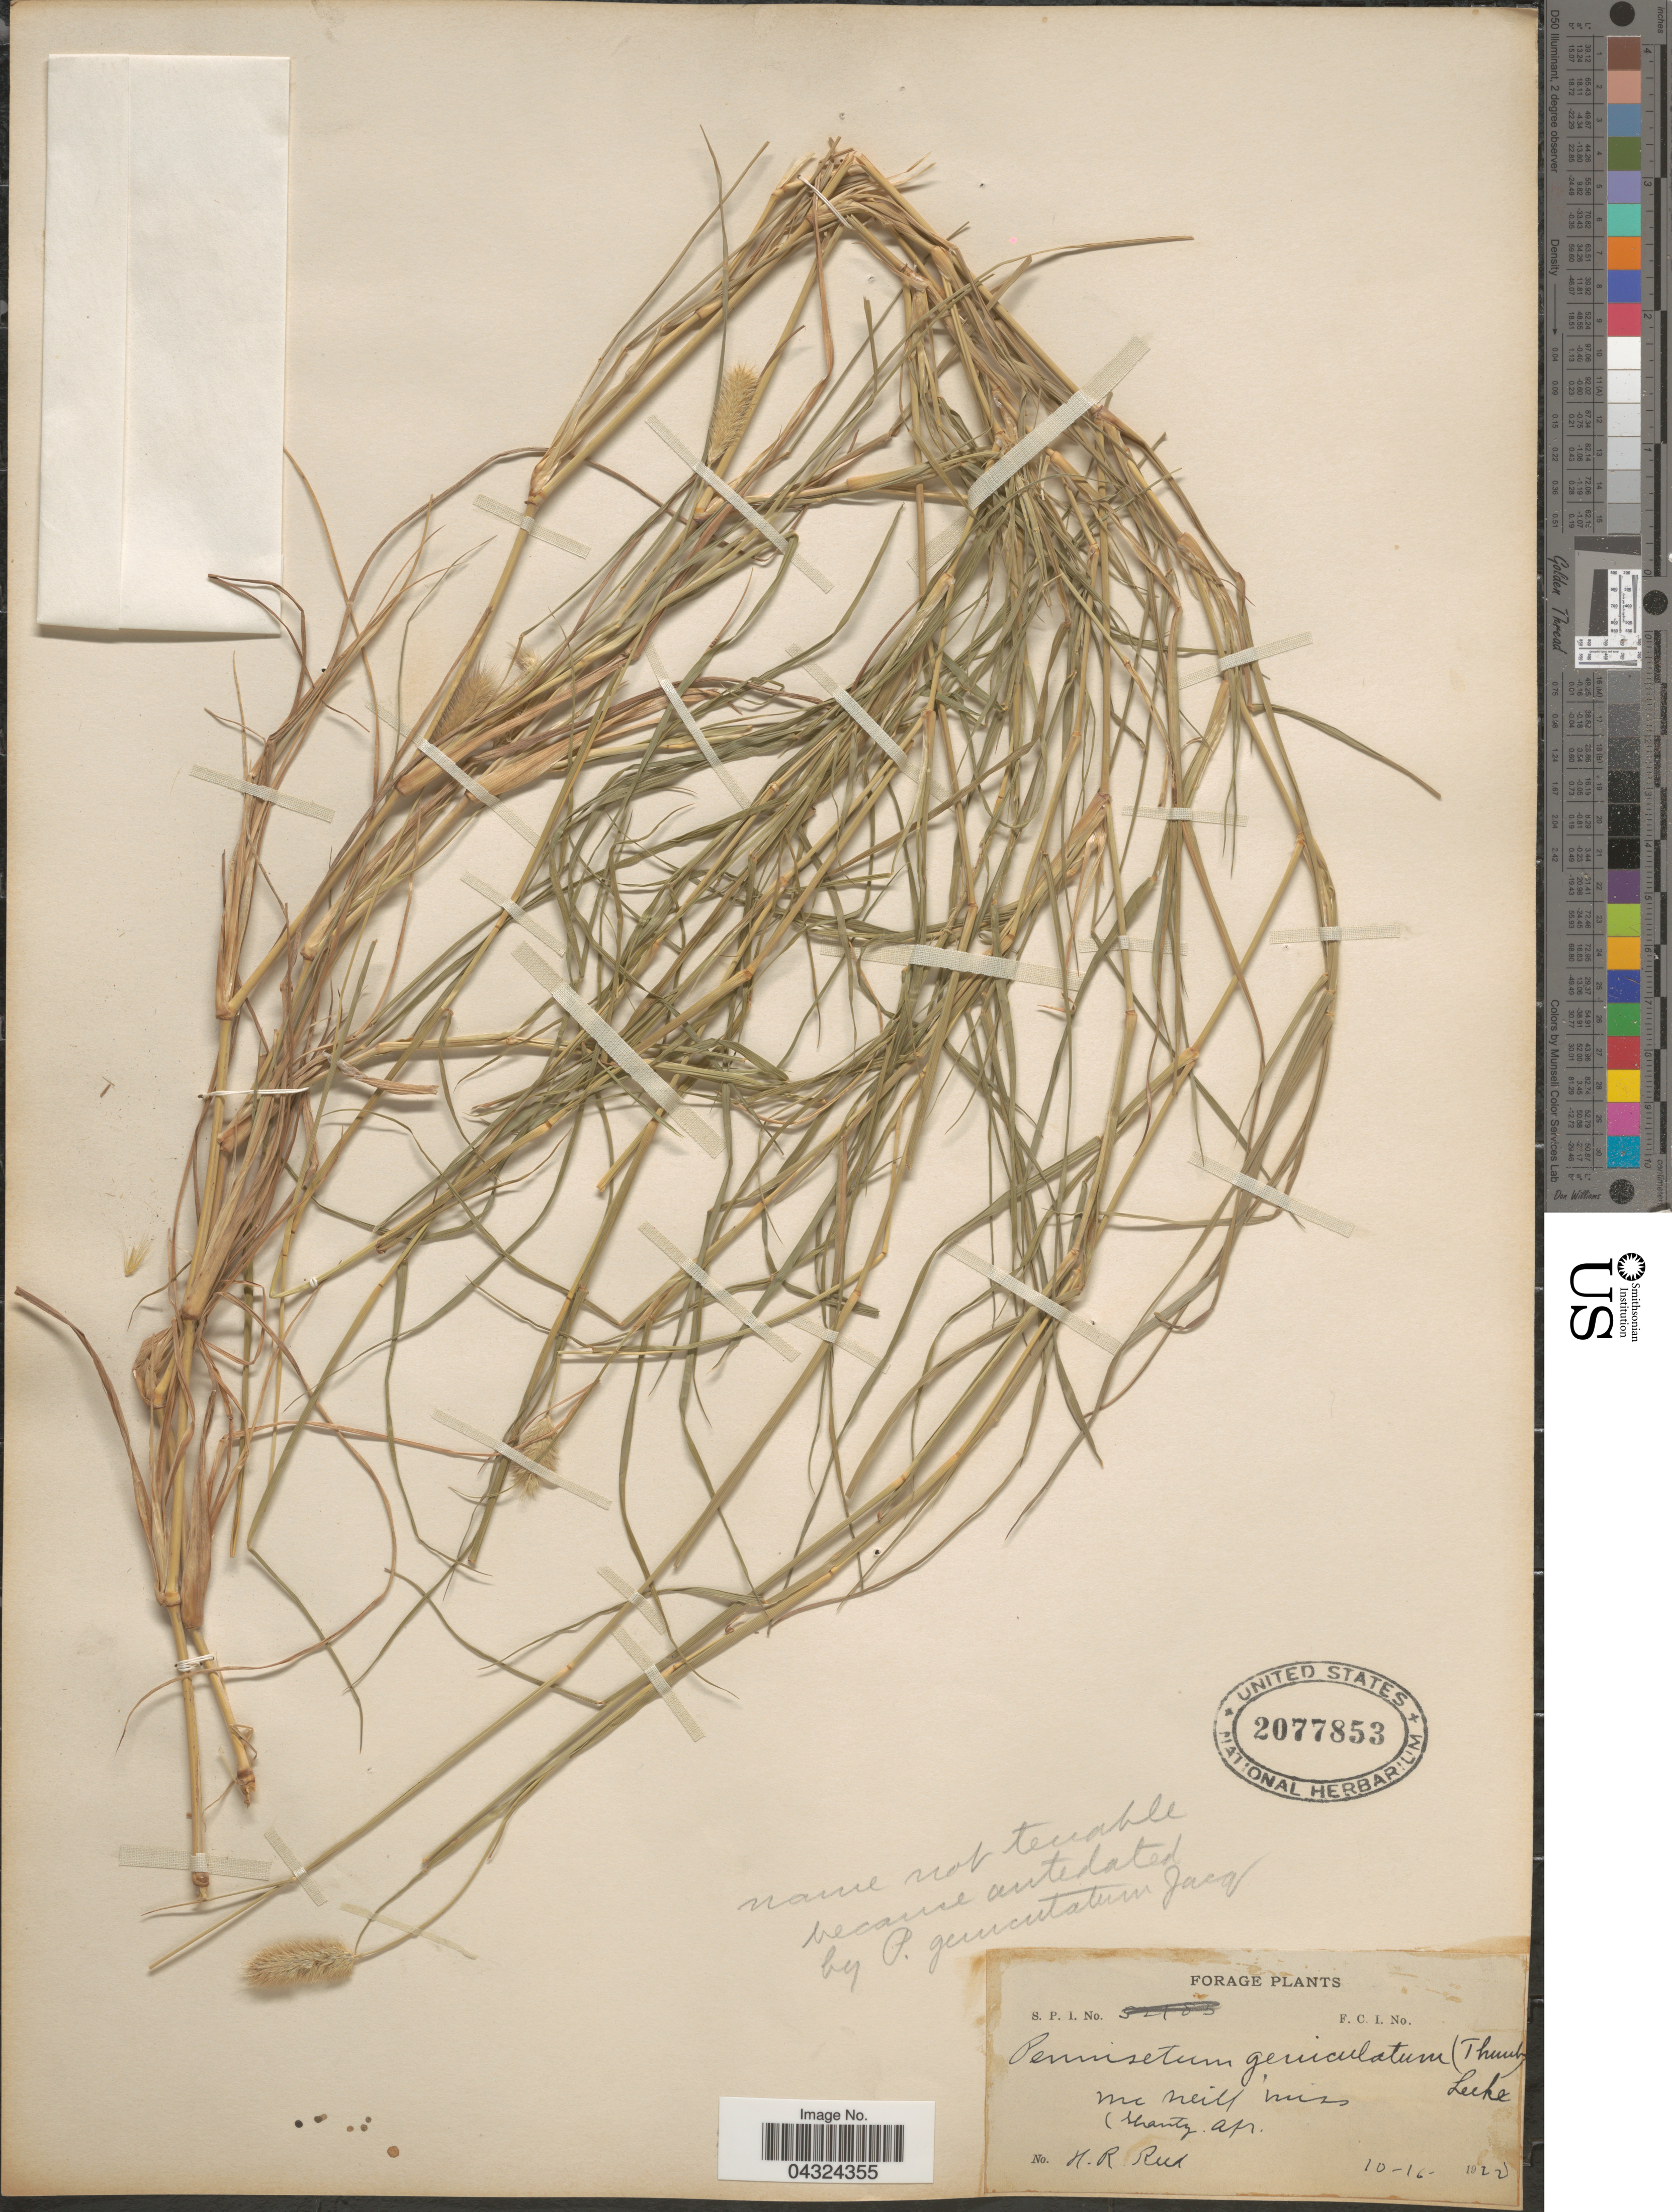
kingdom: Plantae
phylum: Tracheophyta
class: Liliopsida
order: Poales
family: Poaceae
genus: Cenchrus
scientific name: Cenchrus sp.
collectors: H. Reed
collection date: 1922-10-16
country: United States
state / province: Mississippi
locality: Mc Neill.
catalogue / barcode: US 2077853